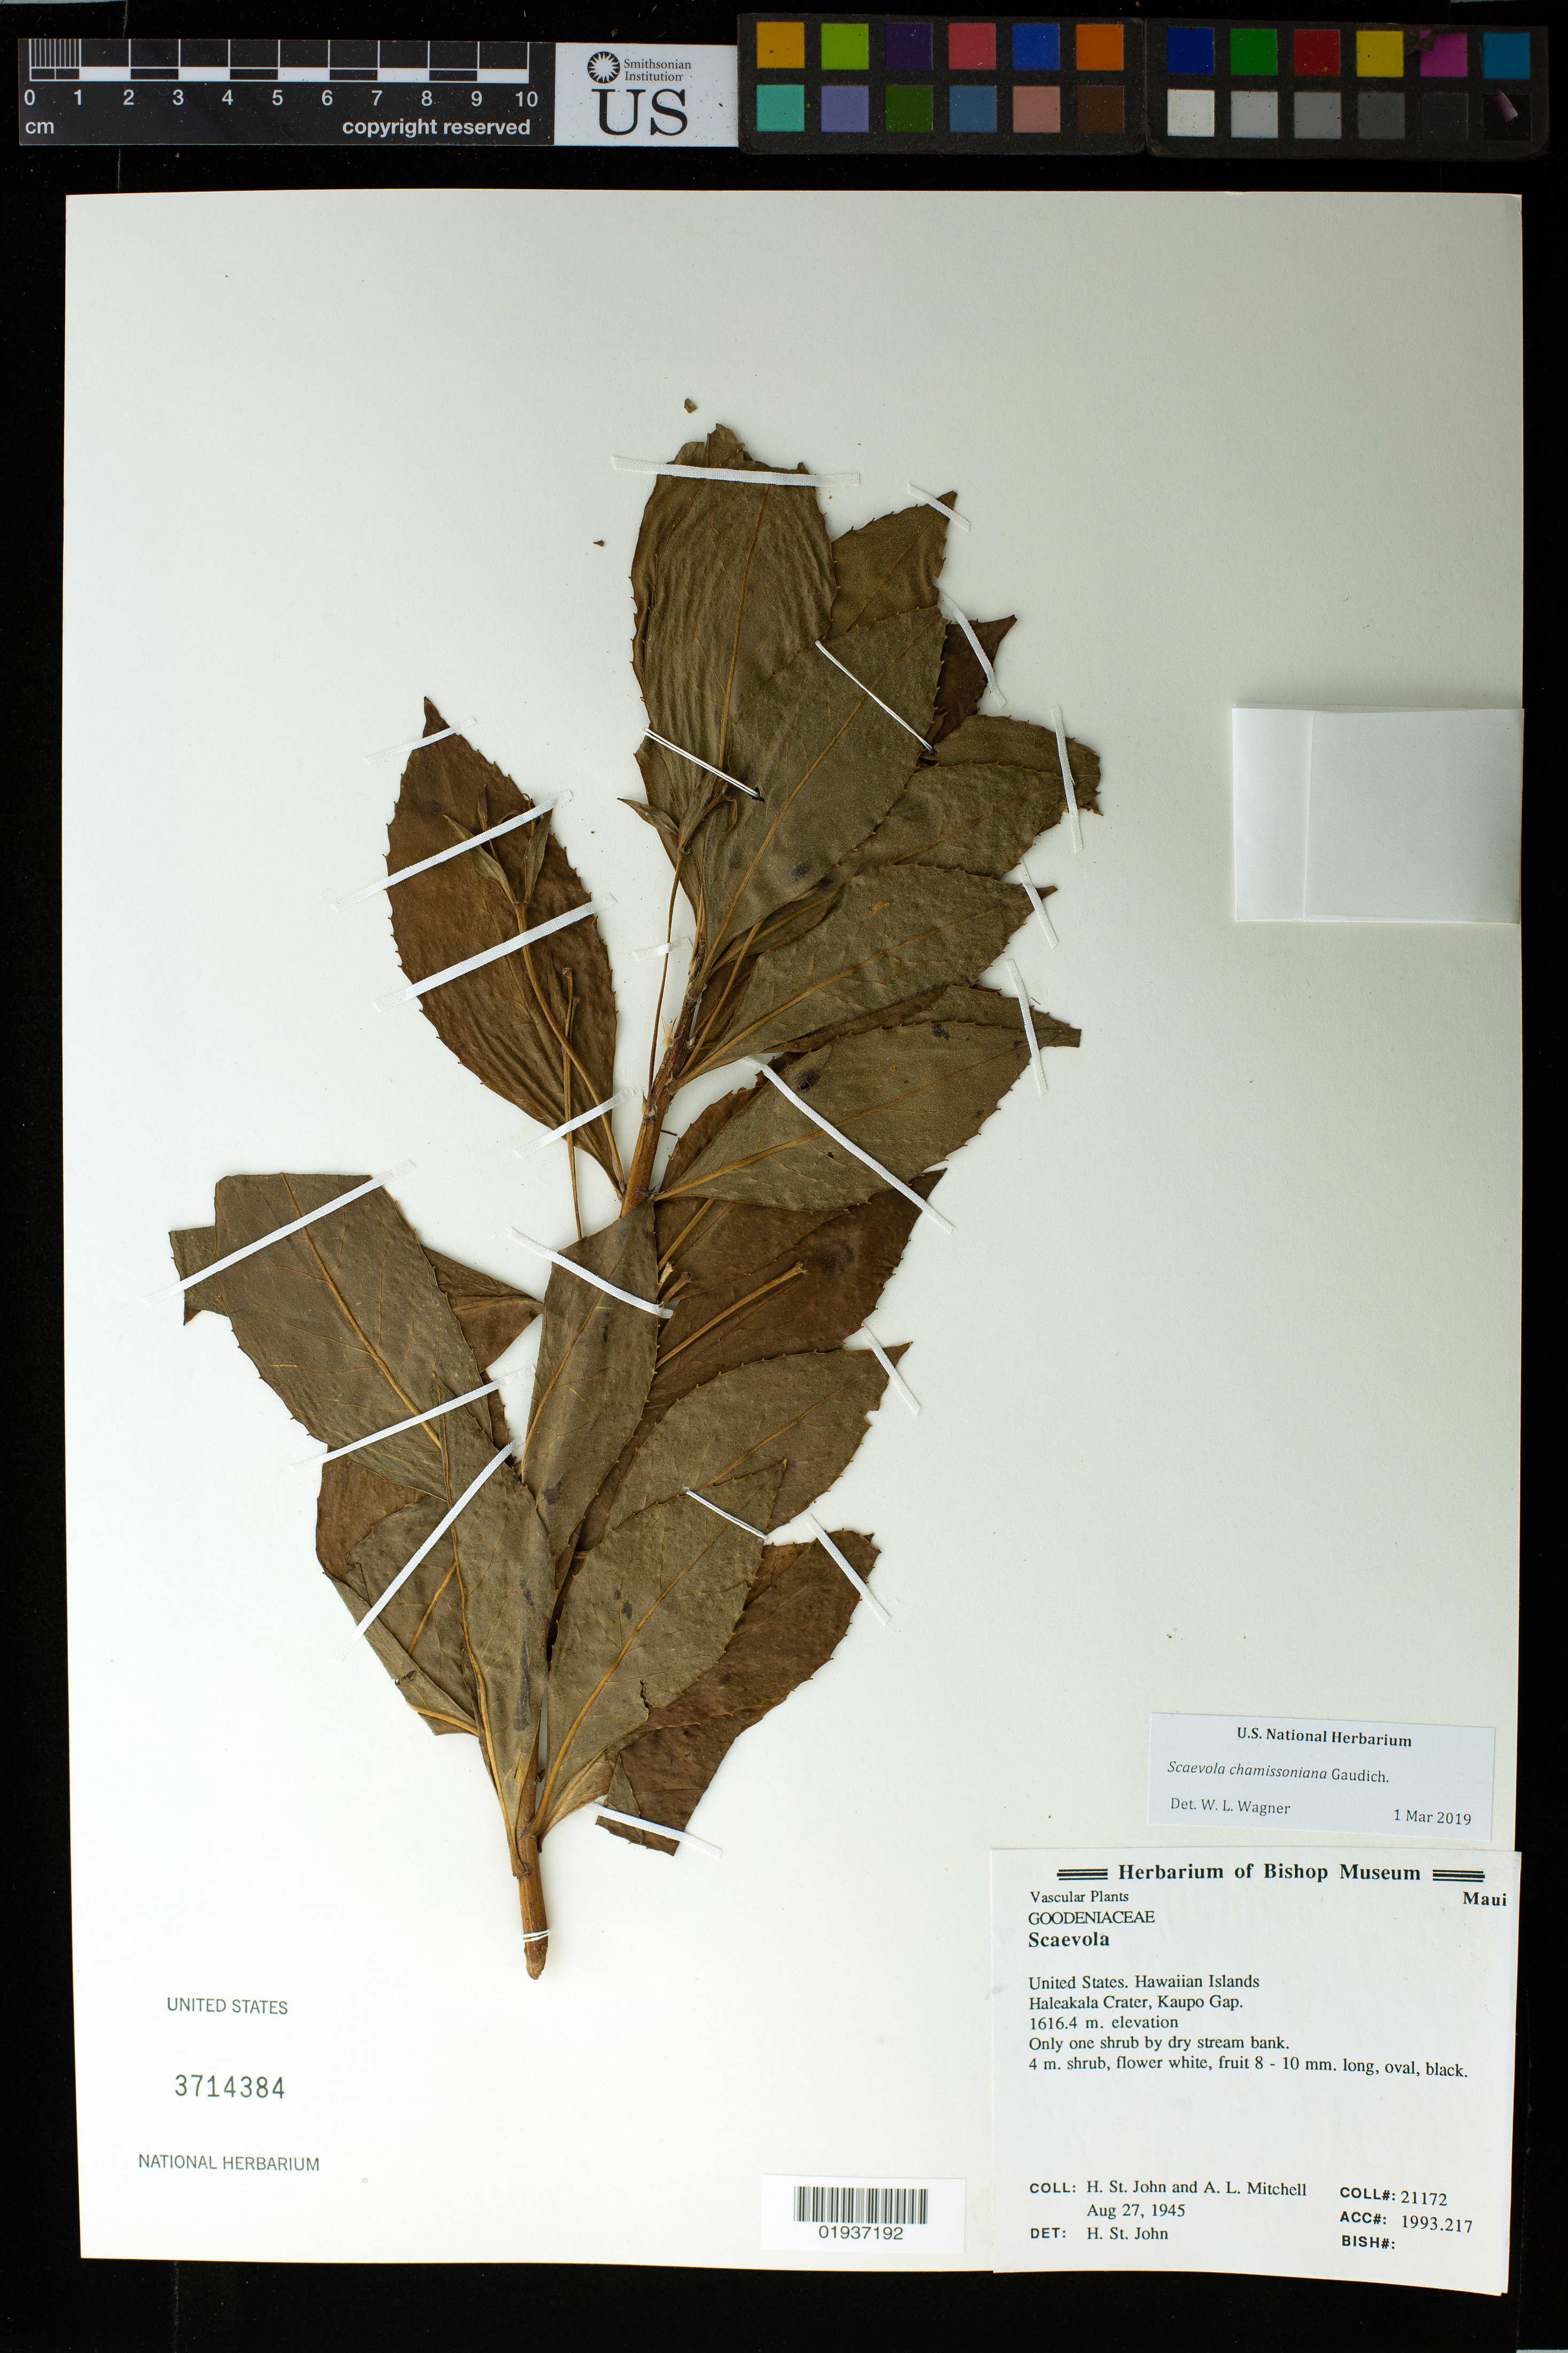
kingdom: Plantae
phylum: Tracheophyta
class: Magnoliopsida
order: Asterales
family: Goodeniaceae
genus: Scaevola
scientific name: Scaevola chamissoniana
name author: Gaudich.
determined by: Wagner, W. L., (BOT), Smithsonian Institution - National Museum of Natural History (UNITED STATES)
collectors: H. St. John & A. Mitchell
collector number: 21172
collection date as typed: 27 Aug 1945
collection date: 1945-08-27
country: United States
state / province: Hawaii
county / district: Maui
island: Maui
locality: Haleakala Crater, Kaupo Gap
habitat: Dry stream bank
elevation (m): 1616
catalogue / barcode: US 3714384